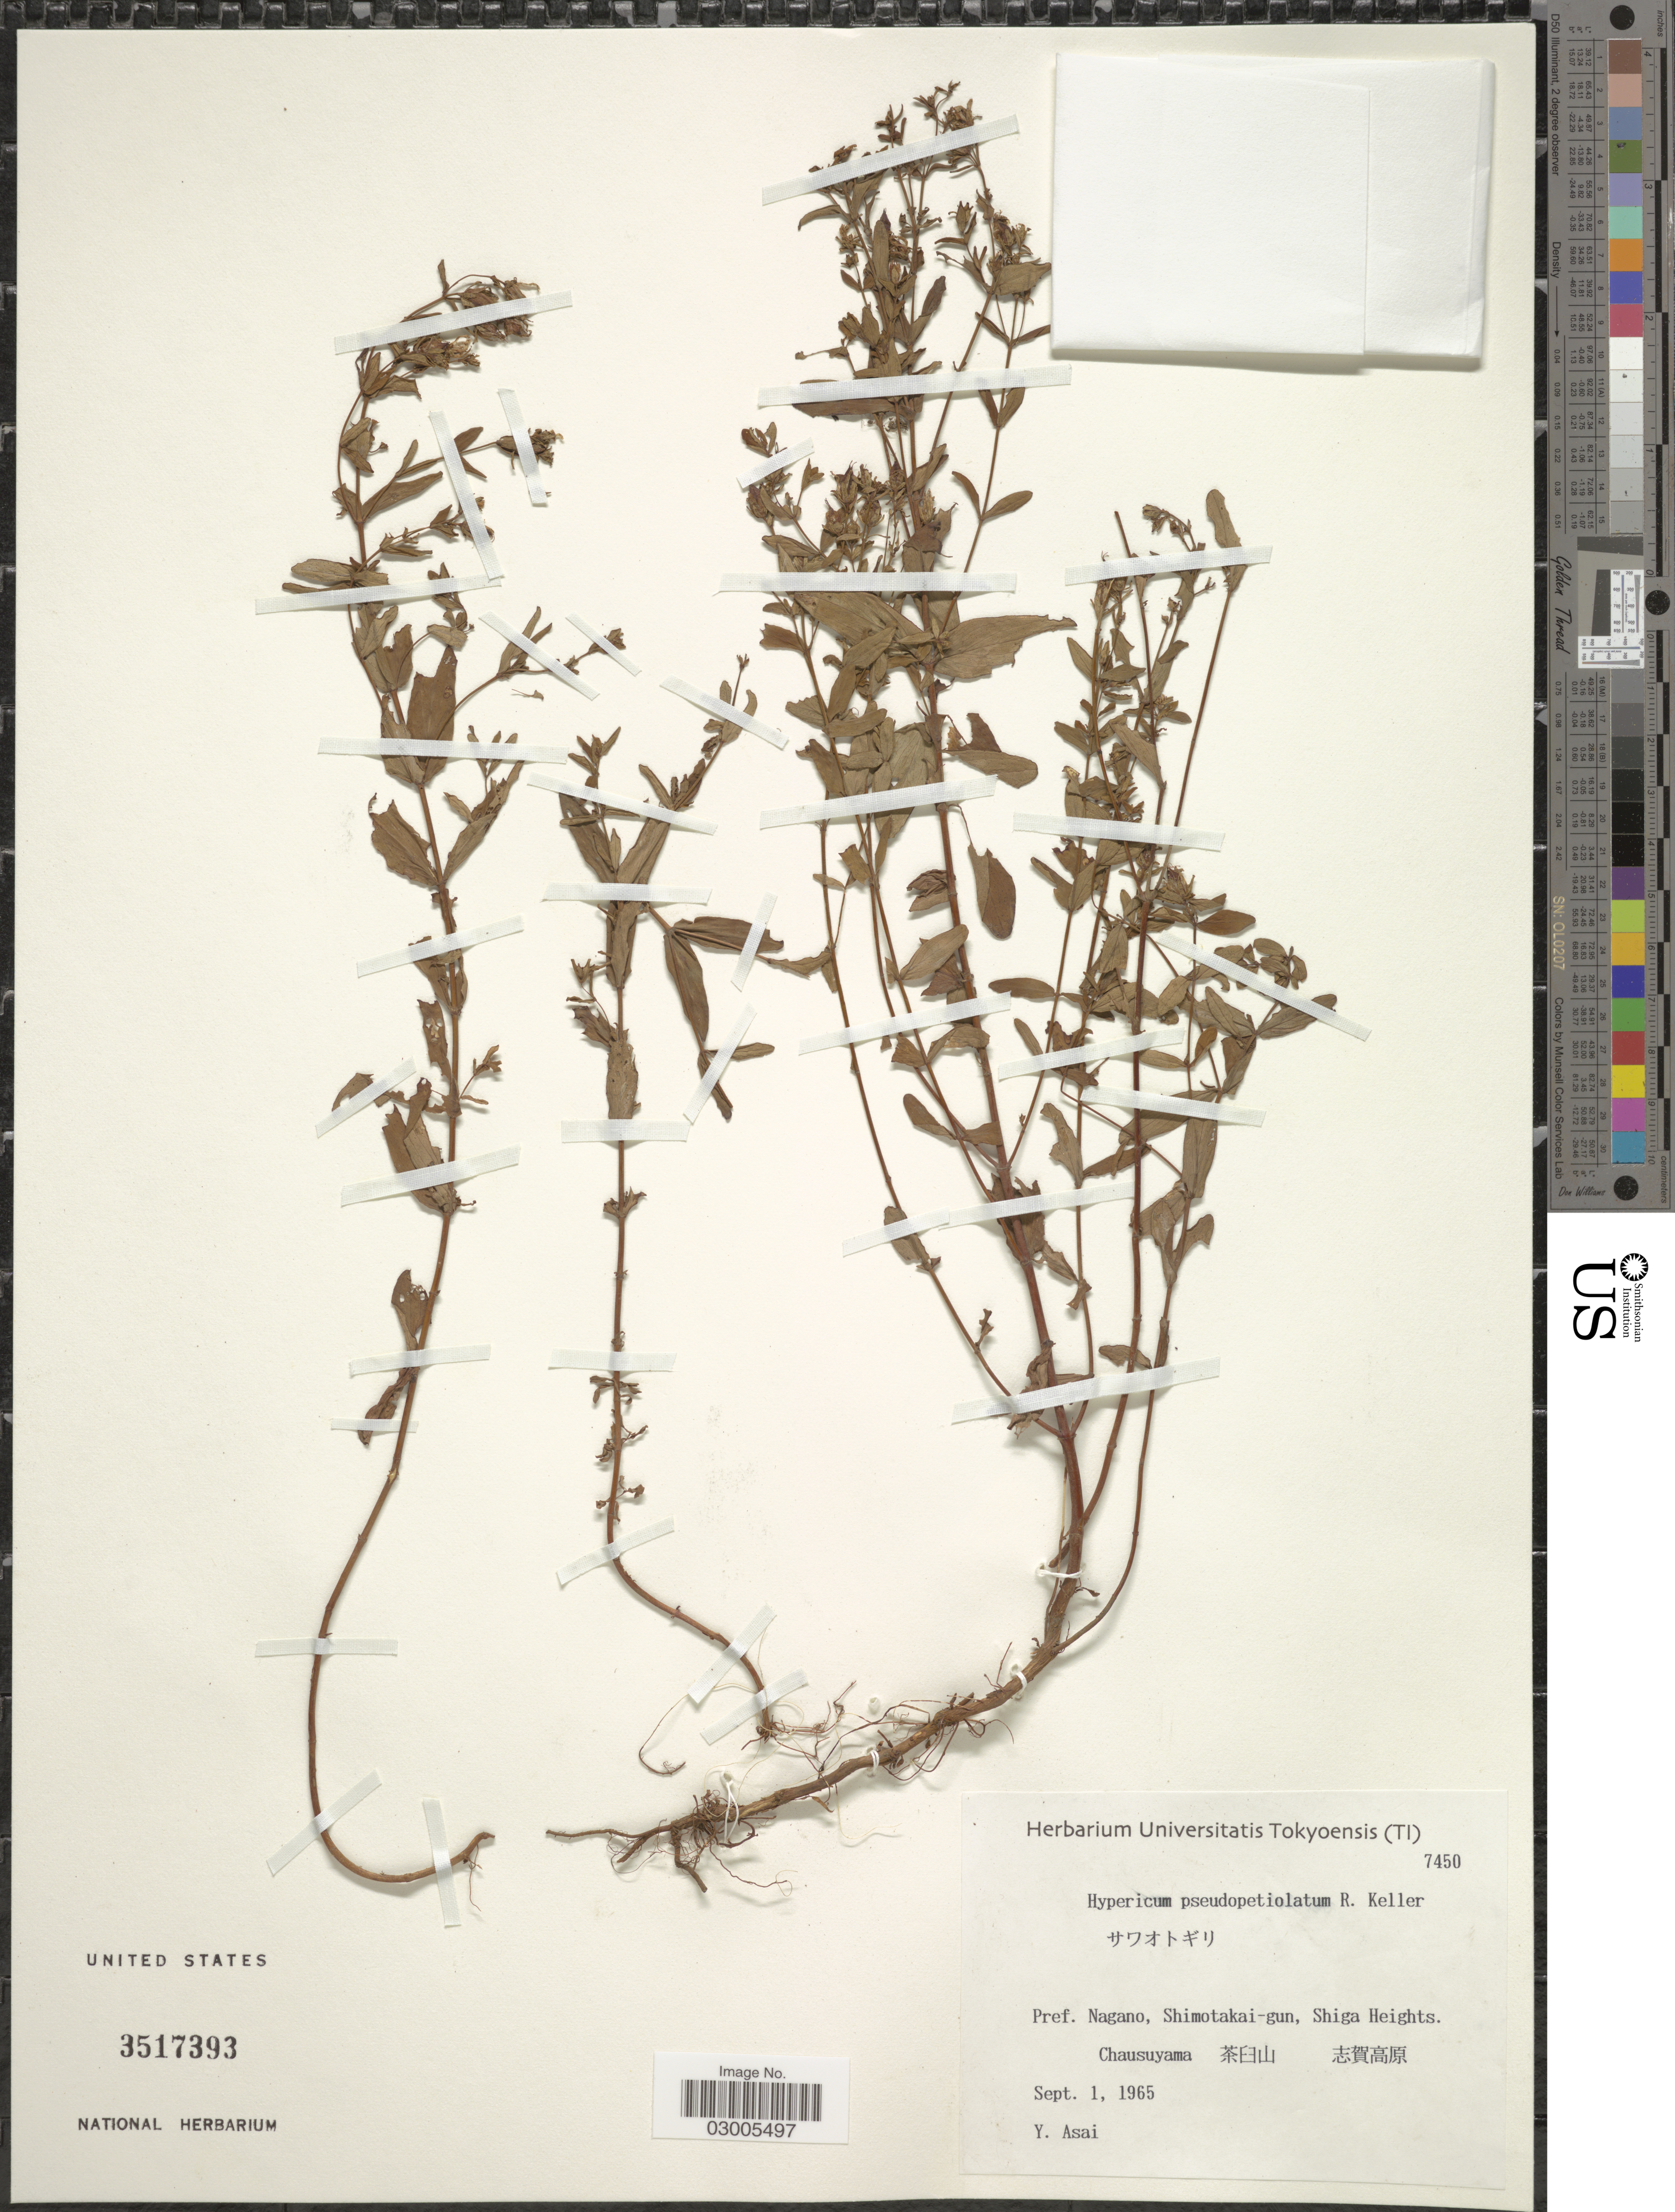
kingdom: Plantae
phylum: Tracheophyta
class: Magnoliopsida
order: Malpighiales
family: Hypericaceae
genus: Hypericum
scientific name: Hypericum pseudopetiolatum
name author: R. Keller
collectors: Y. Asai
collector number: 7450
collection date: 1965-09-01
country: Japan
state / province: Nagano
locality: Pref. Nagano, Shimotakai-gun, Shiga Heights. Chausuyama. X.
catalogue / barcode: US 3517393